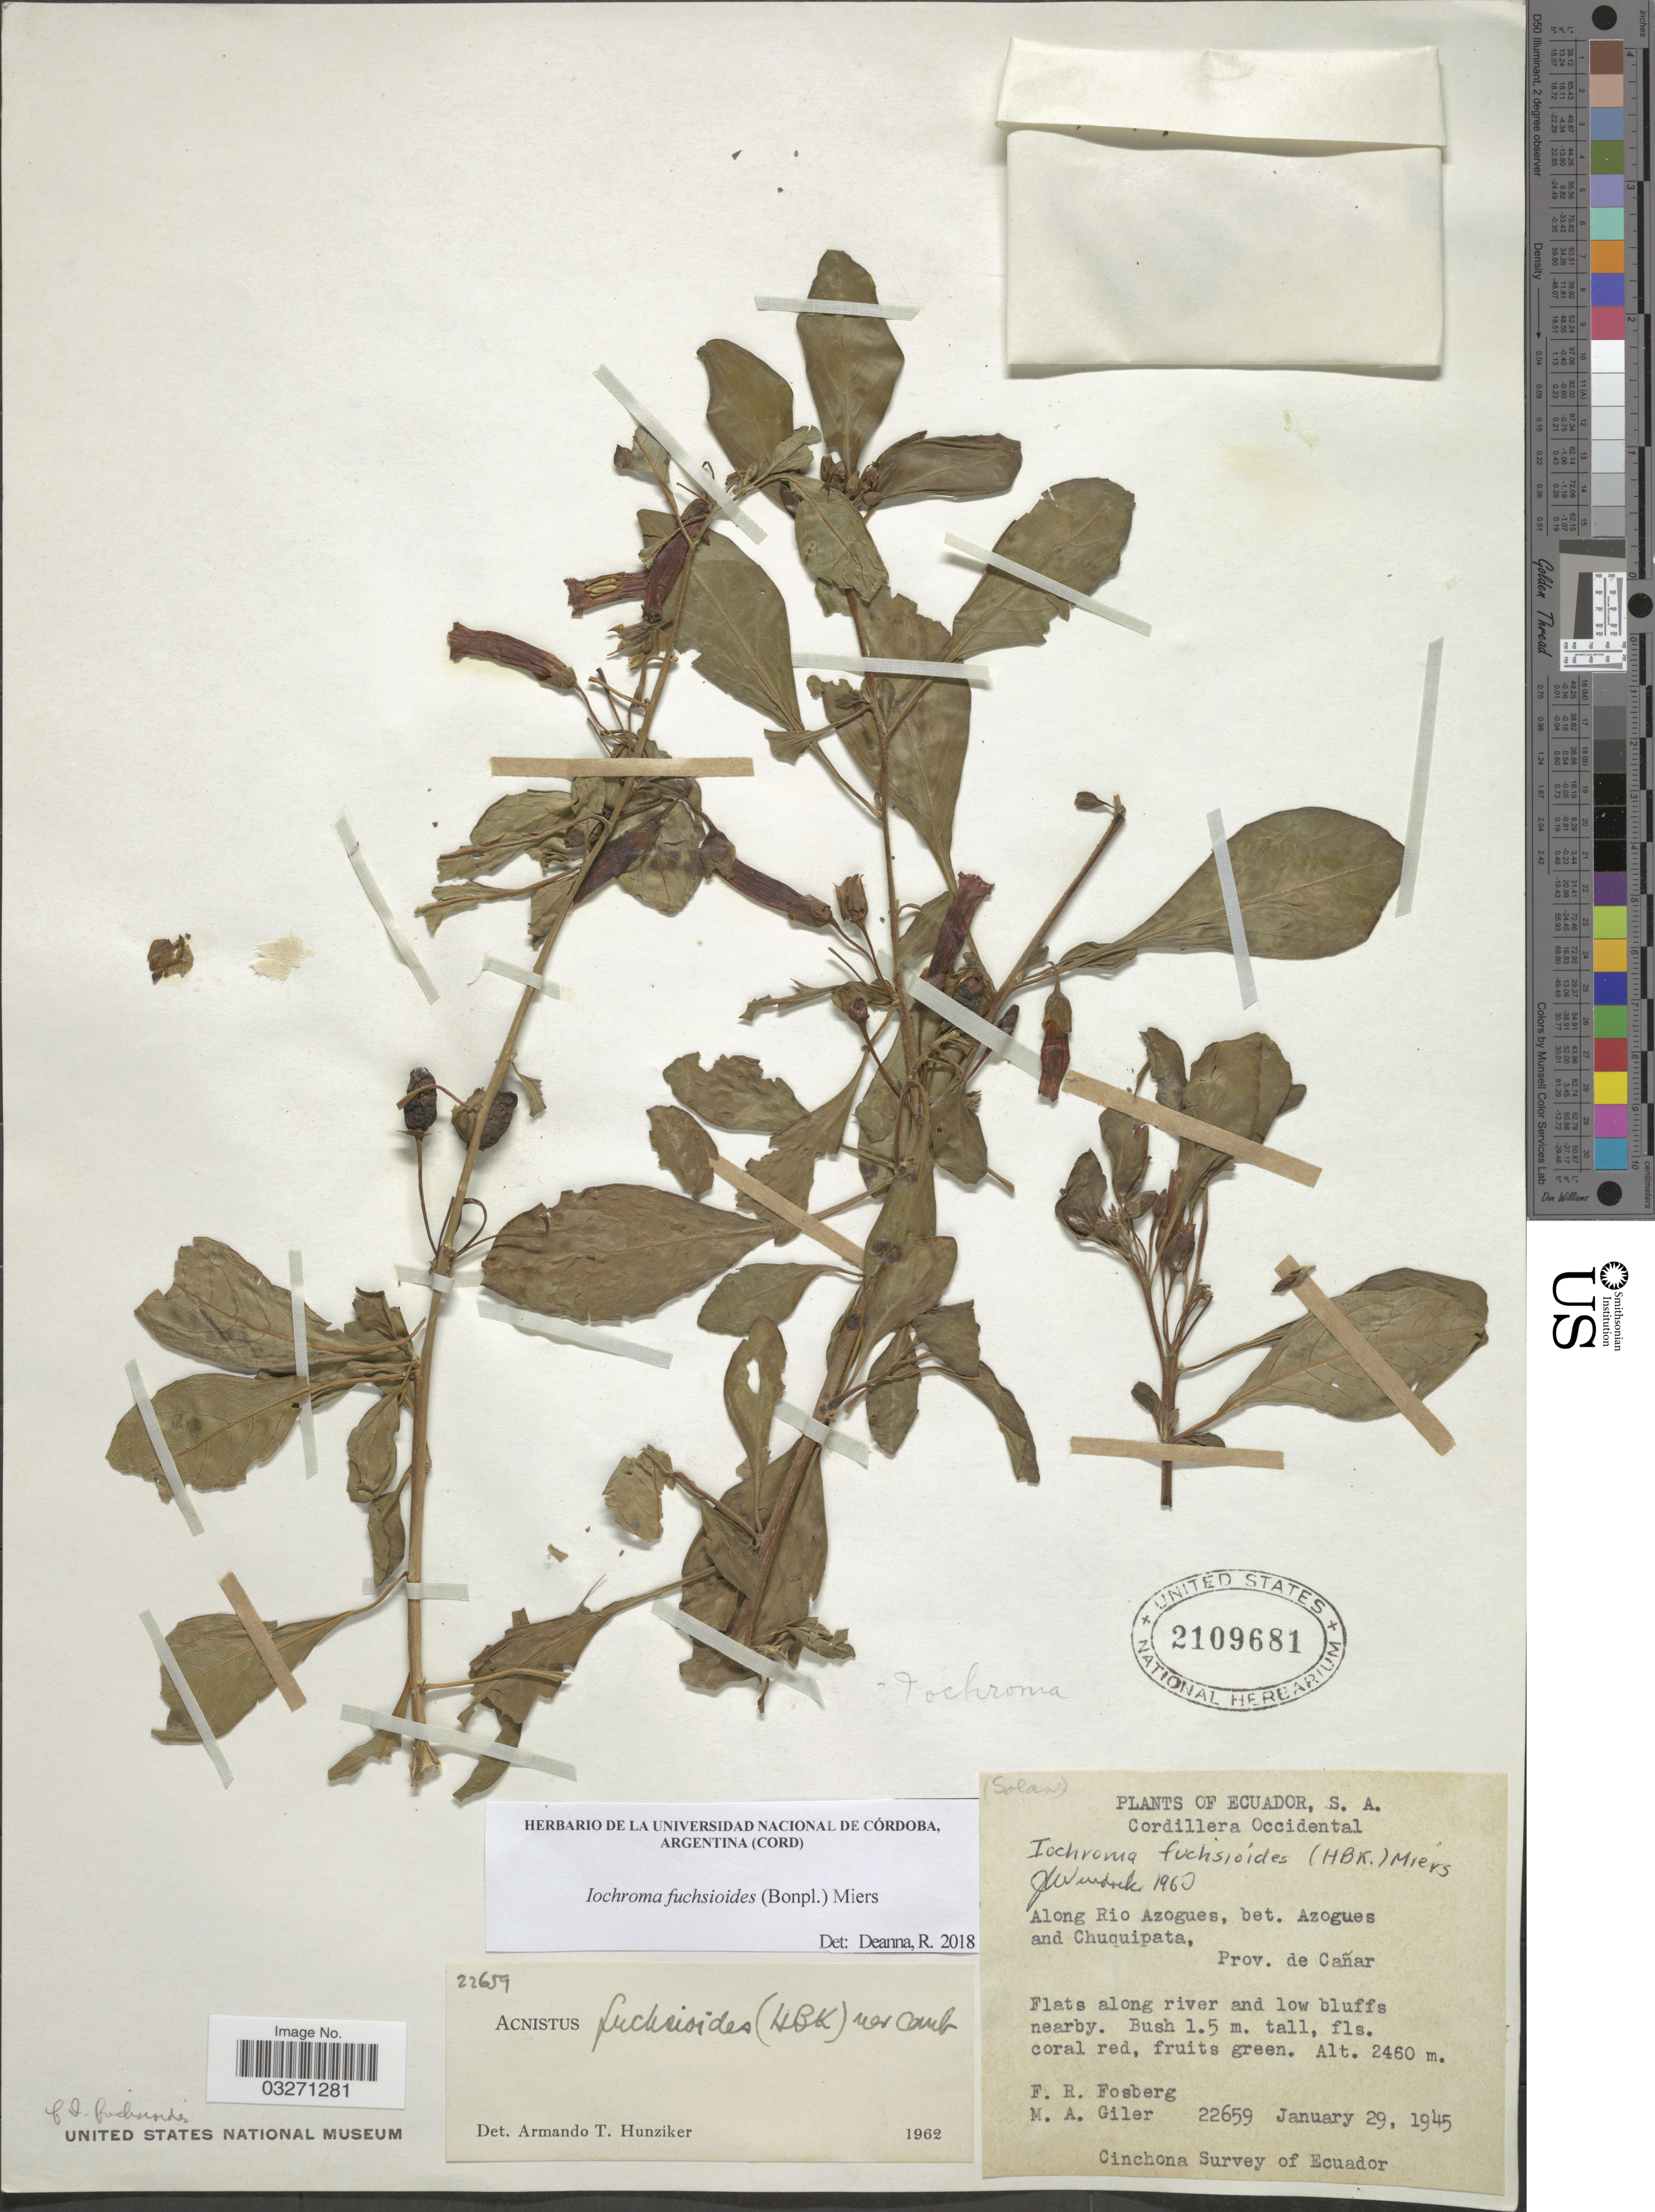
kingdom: Plantae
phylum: Tracheophyta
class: Magnoliopsida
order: Solanales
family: Solanaceae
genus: Iochroma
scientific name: Iochroma fuchsioides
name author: (Bonpl.) Miers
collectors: F. R. Fosberg & M. Giler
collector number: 22659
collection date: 1945-01-29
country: Ecuador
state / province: Cañar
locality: Cordillera Occidental, Along Rio Azogues, bet. Azogues and Chuquipata.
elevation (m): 2460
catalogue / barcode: US 2109681